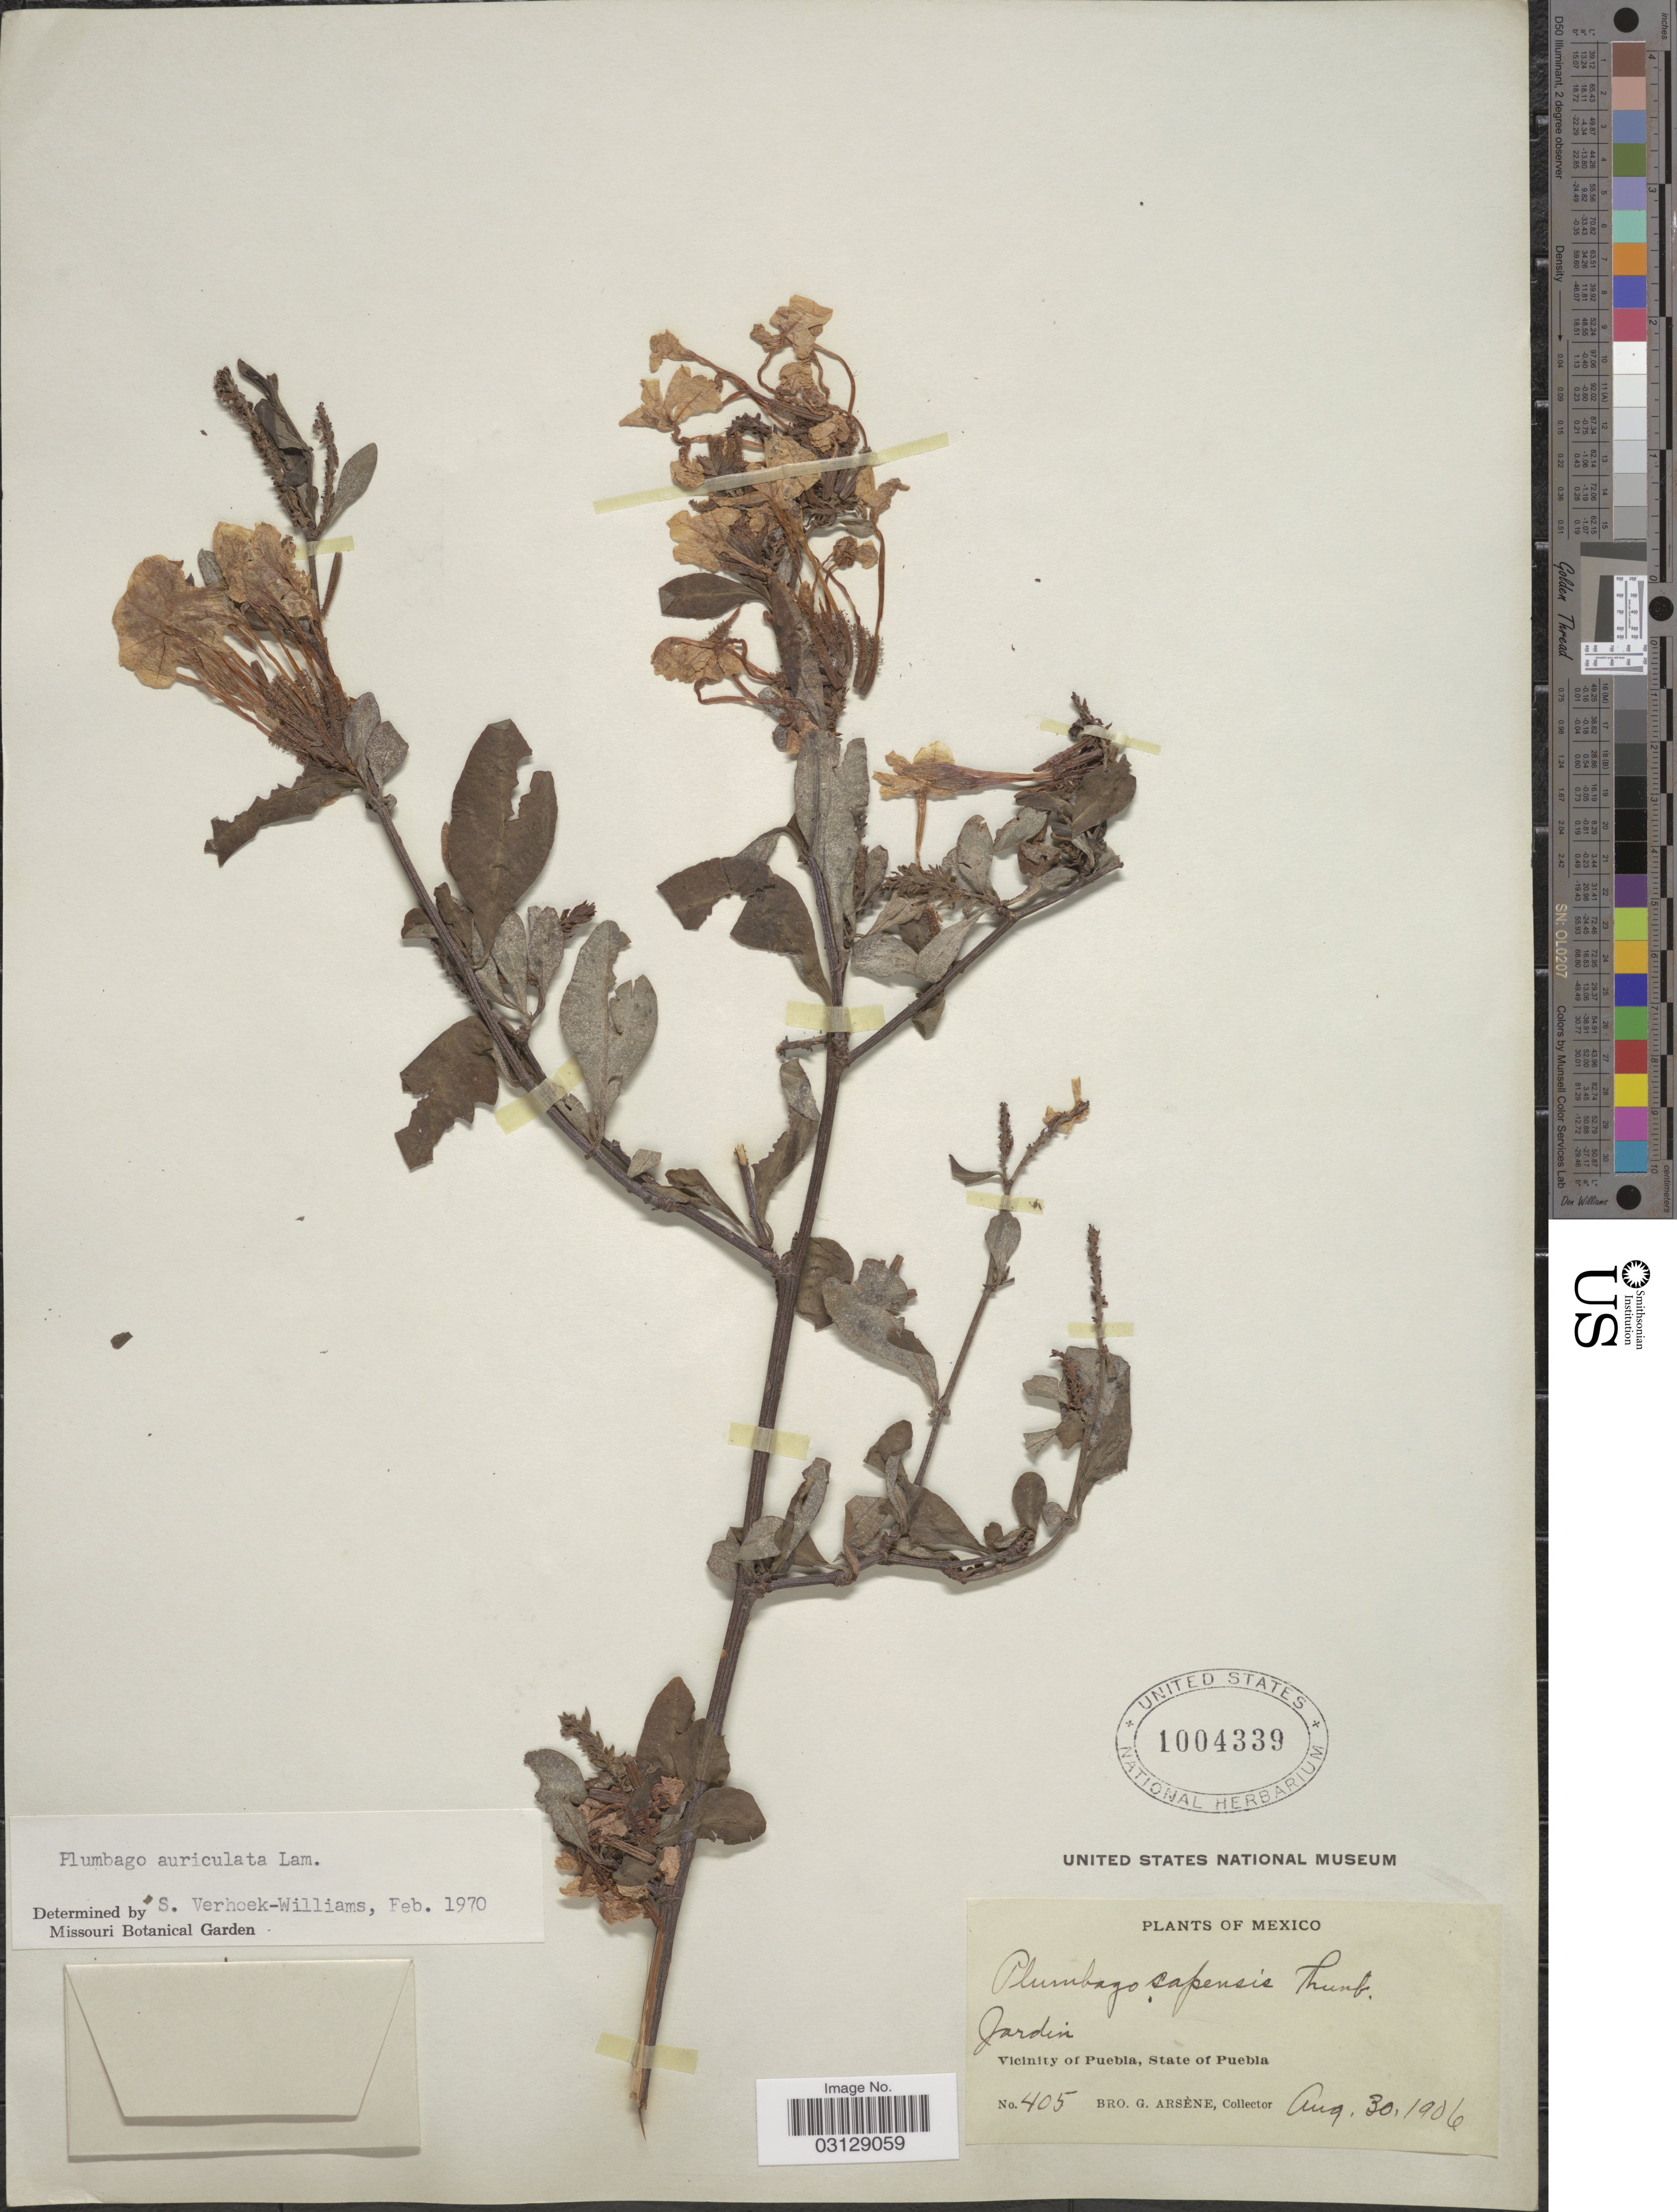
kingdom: Plantae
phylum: Tracheophyta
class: Magnoliopsida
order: Caryophyllales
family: Plumbaginaceae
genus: Plumbago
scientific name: Plumbago auriculata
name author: Lam.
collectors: Bro. G. Arsène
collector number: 405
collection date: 1906-08-30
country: Mexico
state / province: Puebla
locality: Vicinity of Puebla.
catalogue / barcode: US 1004339